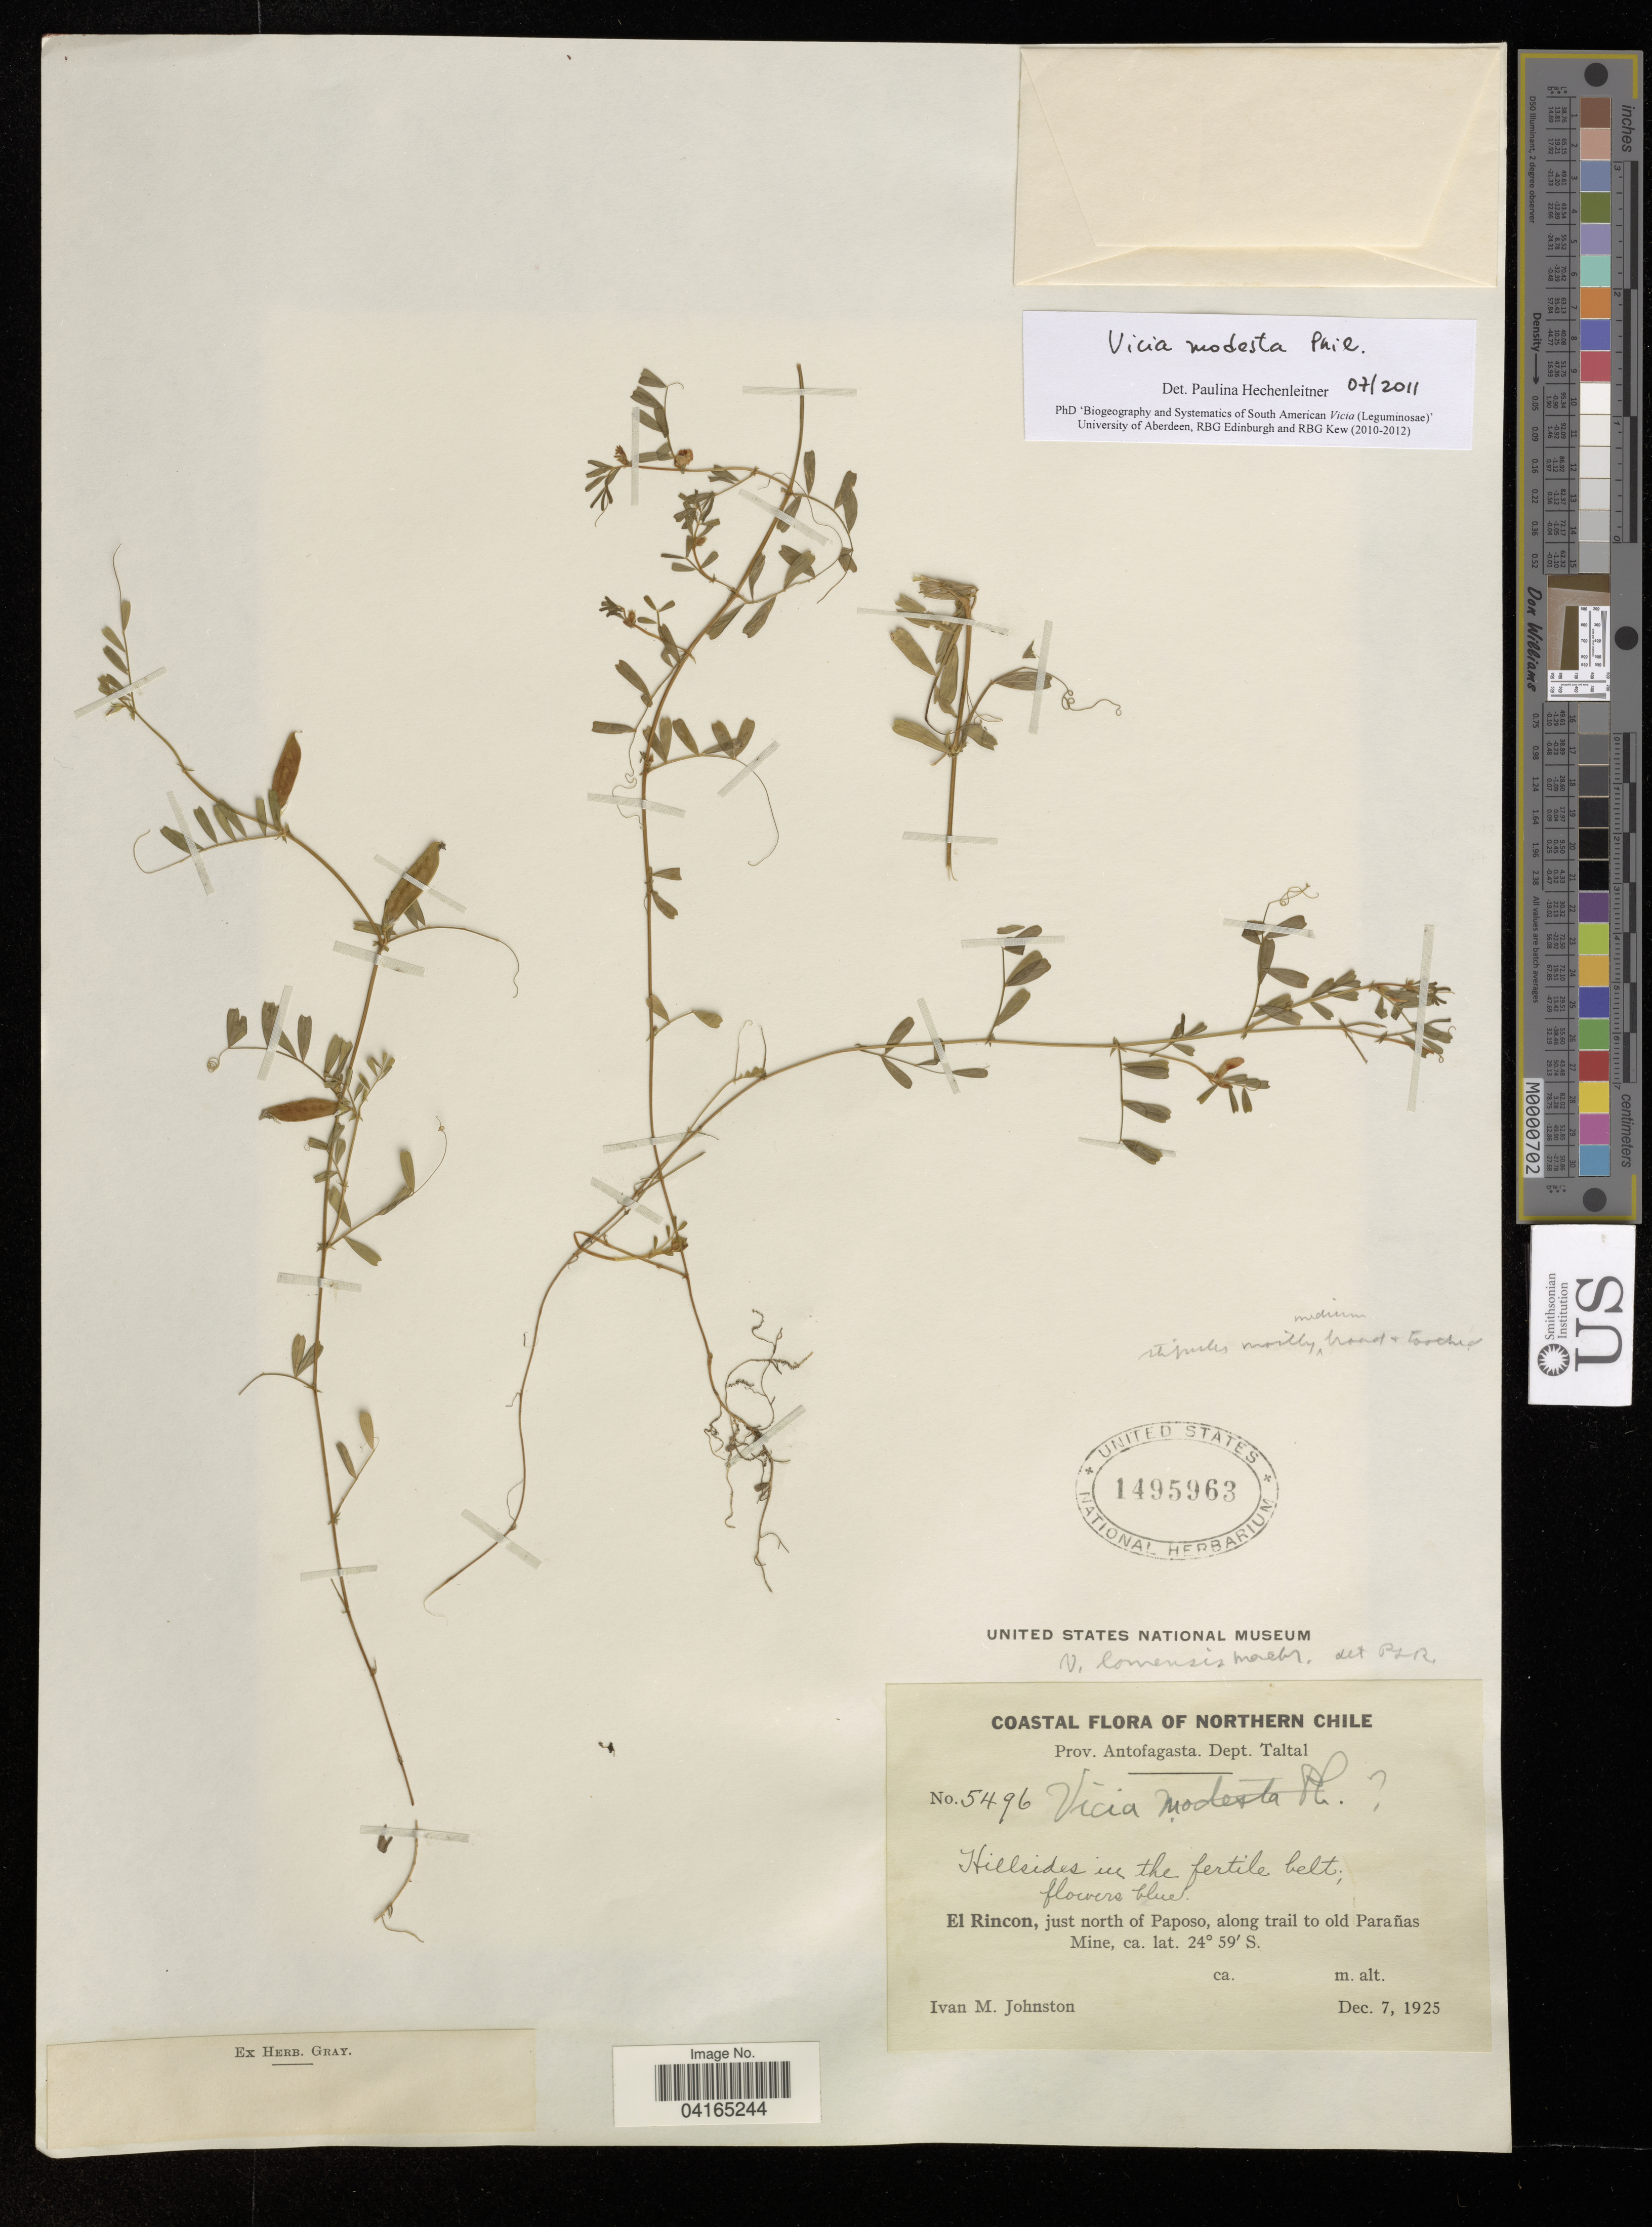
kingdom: Plantae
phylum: Tracheophyta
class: Magnoliopsida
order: Fabales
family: Fabaceae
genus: Vicia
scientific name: Vicia modesta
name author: Phil.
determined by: Hechenleitner, Paulina, RBG Edinburgh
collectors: I.M. Johnston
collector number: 5496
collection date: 1925-12-07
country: Chile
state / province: Antofagasta (II)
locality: Northern Chile. Dept. Taltal. El Rincon, just north of Paposo, along trail to old Parañas Mine.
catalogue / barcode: US 1495963